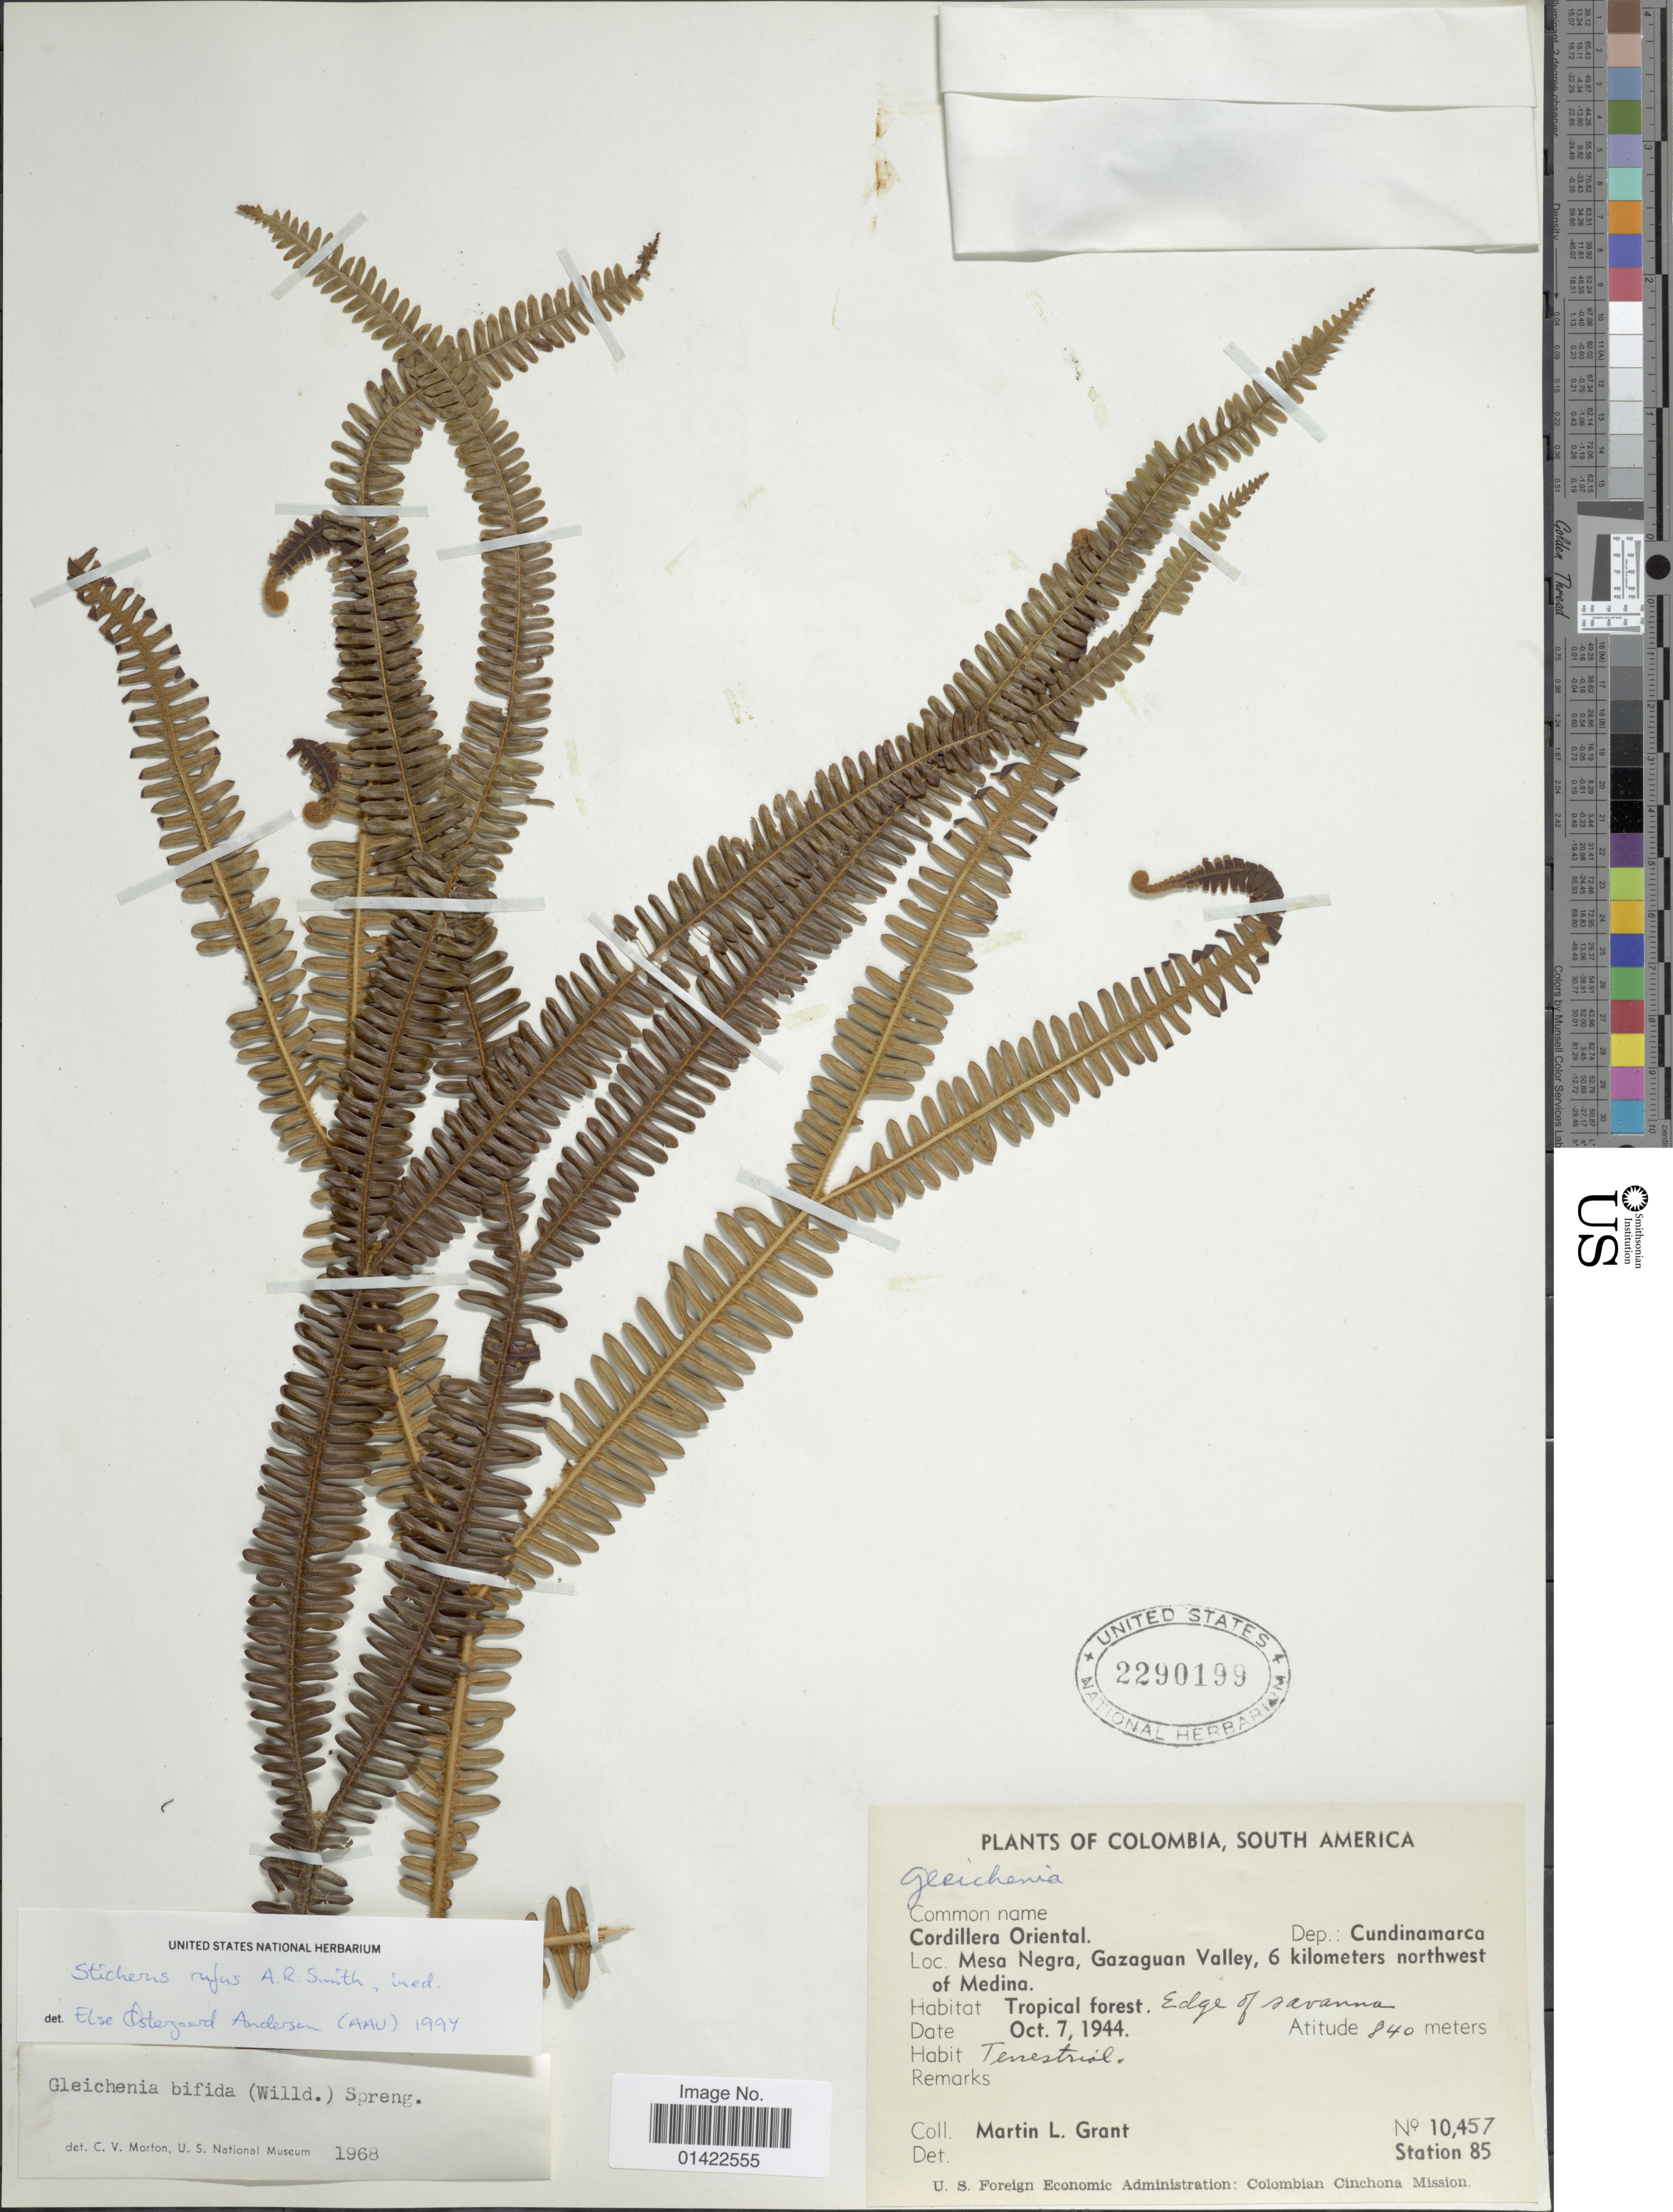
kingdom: Plantae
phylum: Tracheophyta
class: Polypodiopsida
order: Gleicheniales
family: Gleicheniaceae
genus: Sticherus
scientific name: Sticherus rufus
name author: J. Gonzales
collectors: M. L. Grant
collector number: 10457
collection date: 1944-10-07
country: Colombia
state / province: Cundinamarca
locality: Cordillera Oriental, Mesa Negra, Gazaguan Valley, 6 kilometers northwest of Medina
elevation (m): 840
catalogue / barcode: US 2290199